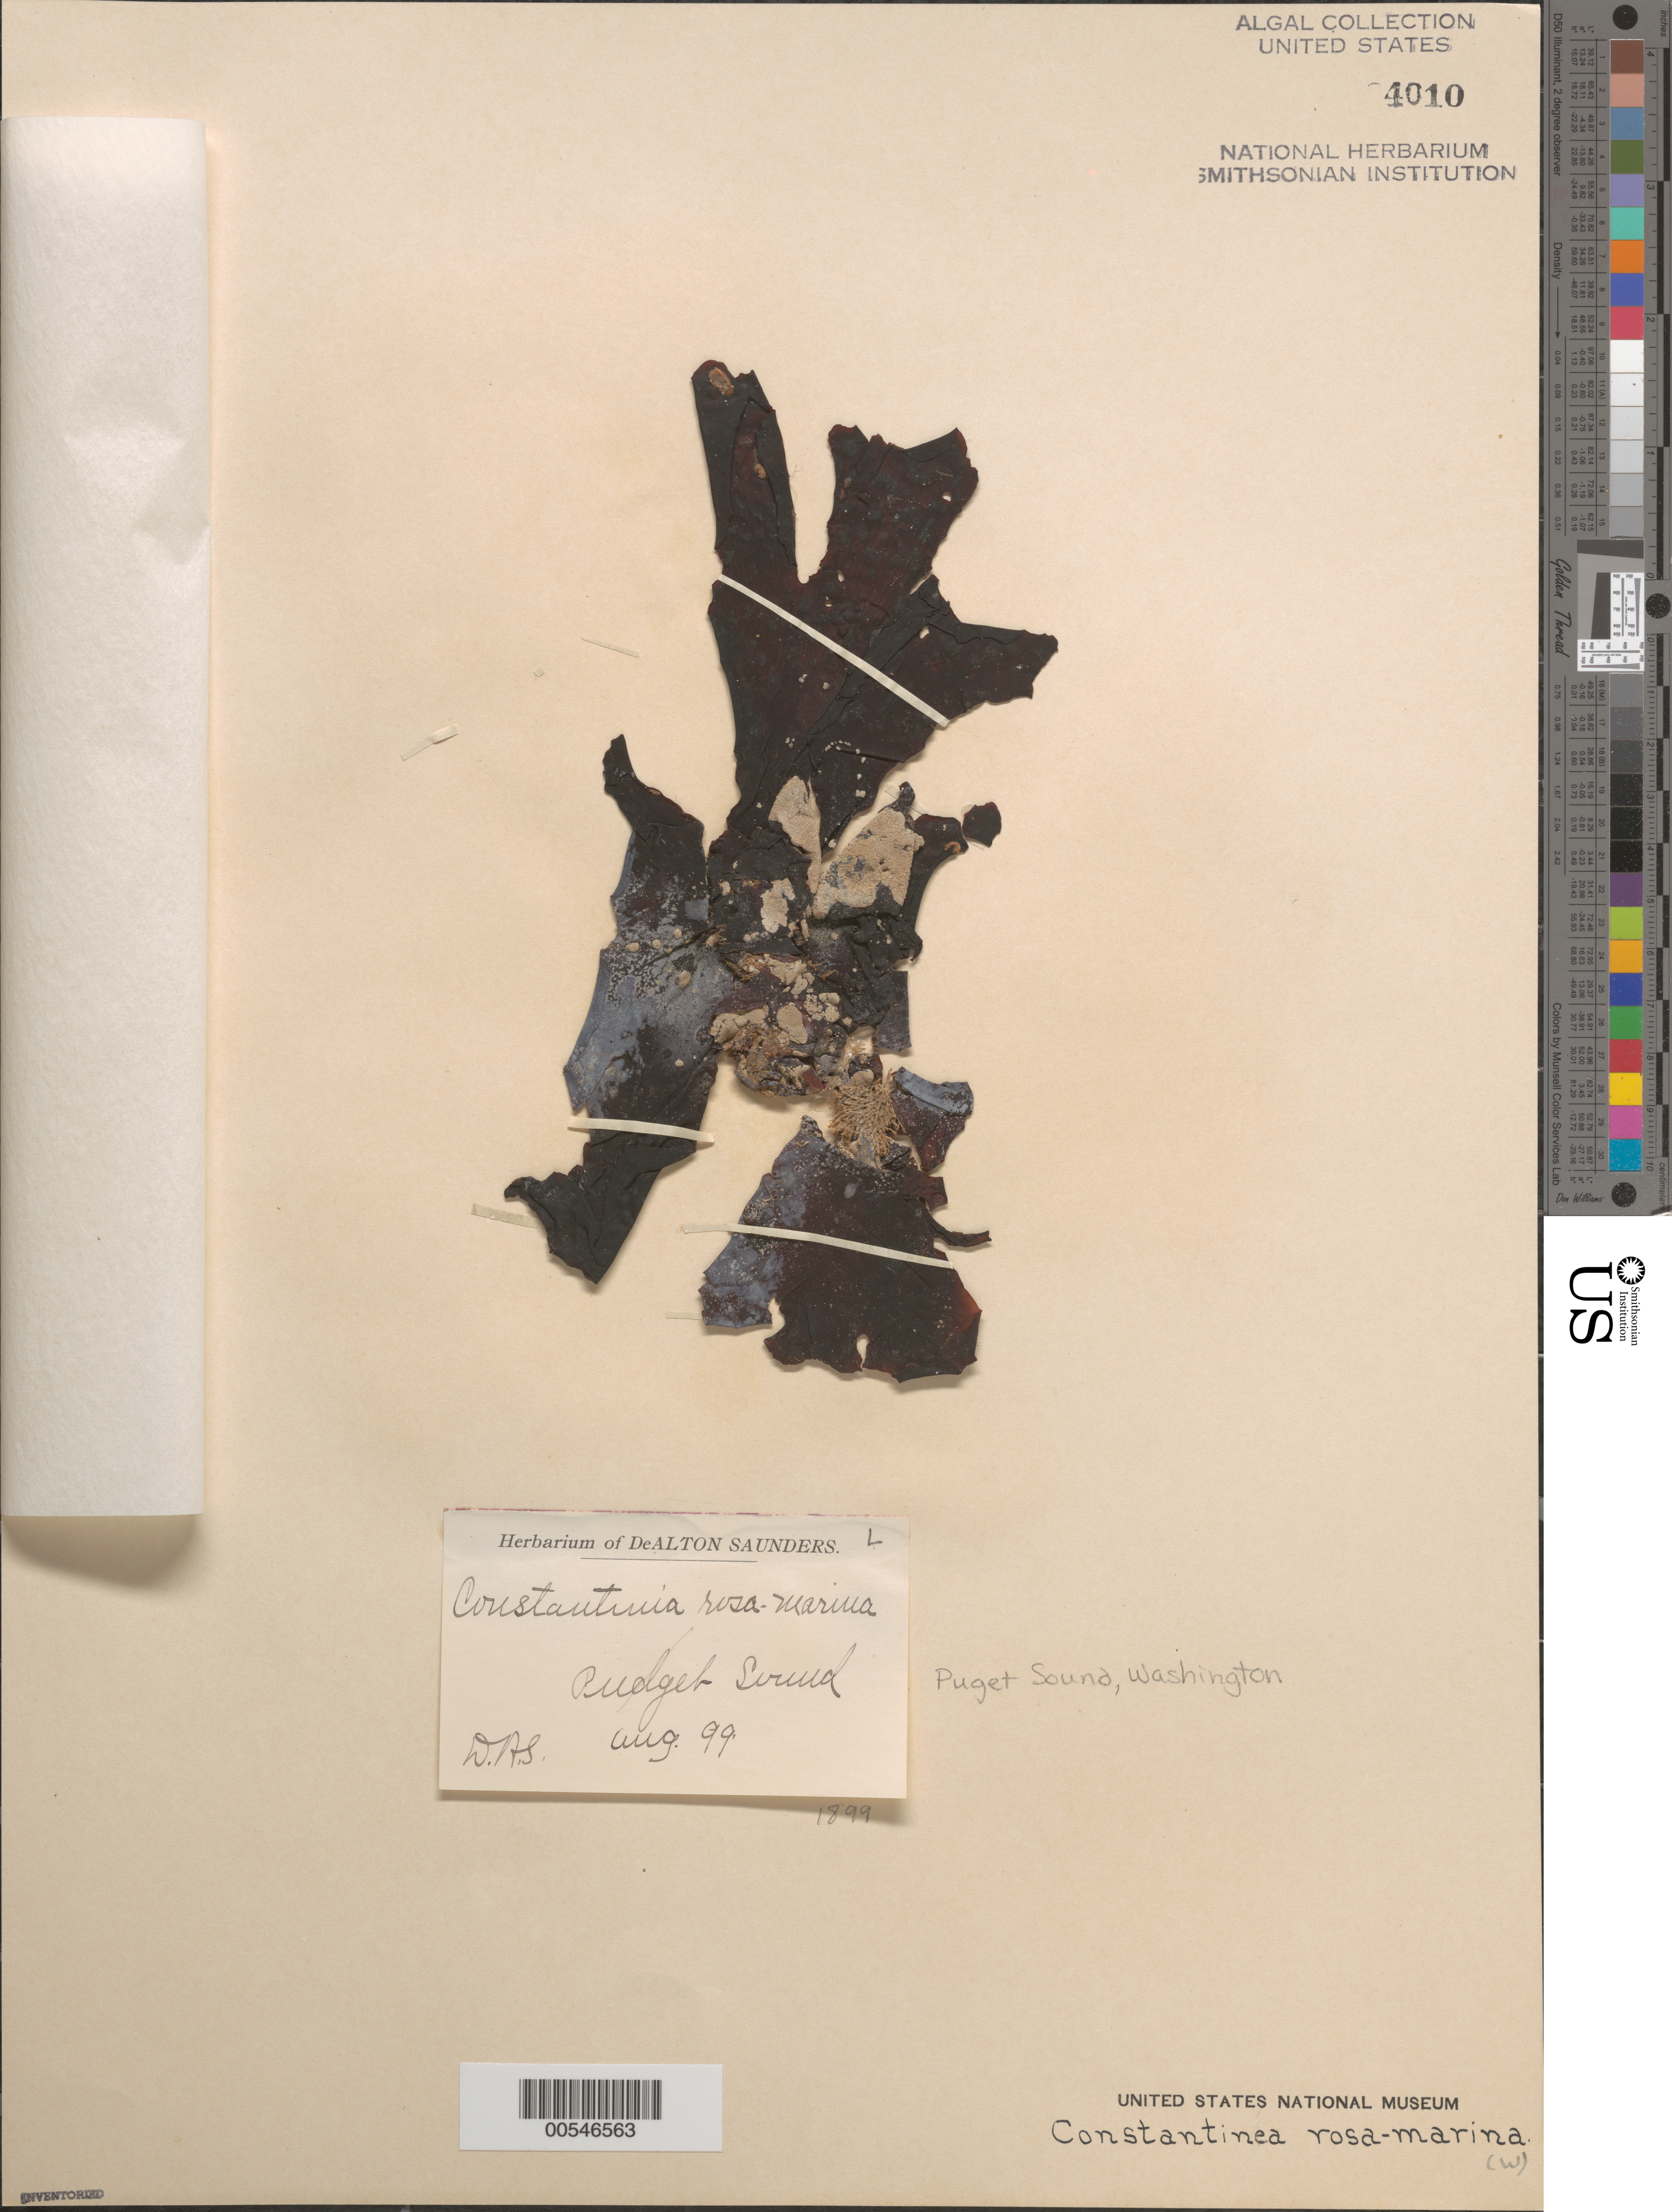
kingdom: Plantae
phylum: Rhodophyta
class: Florideophyceae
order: Gigartinales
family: Dumontiaceae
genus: Constantinea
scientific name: Constantinea rosa-marina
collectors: D. Saunders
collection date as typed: Aug 1899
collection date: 1899-08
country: United States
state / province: Washington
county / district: King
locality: Puget Sound (Pudget Sound)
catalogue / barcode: US 4010